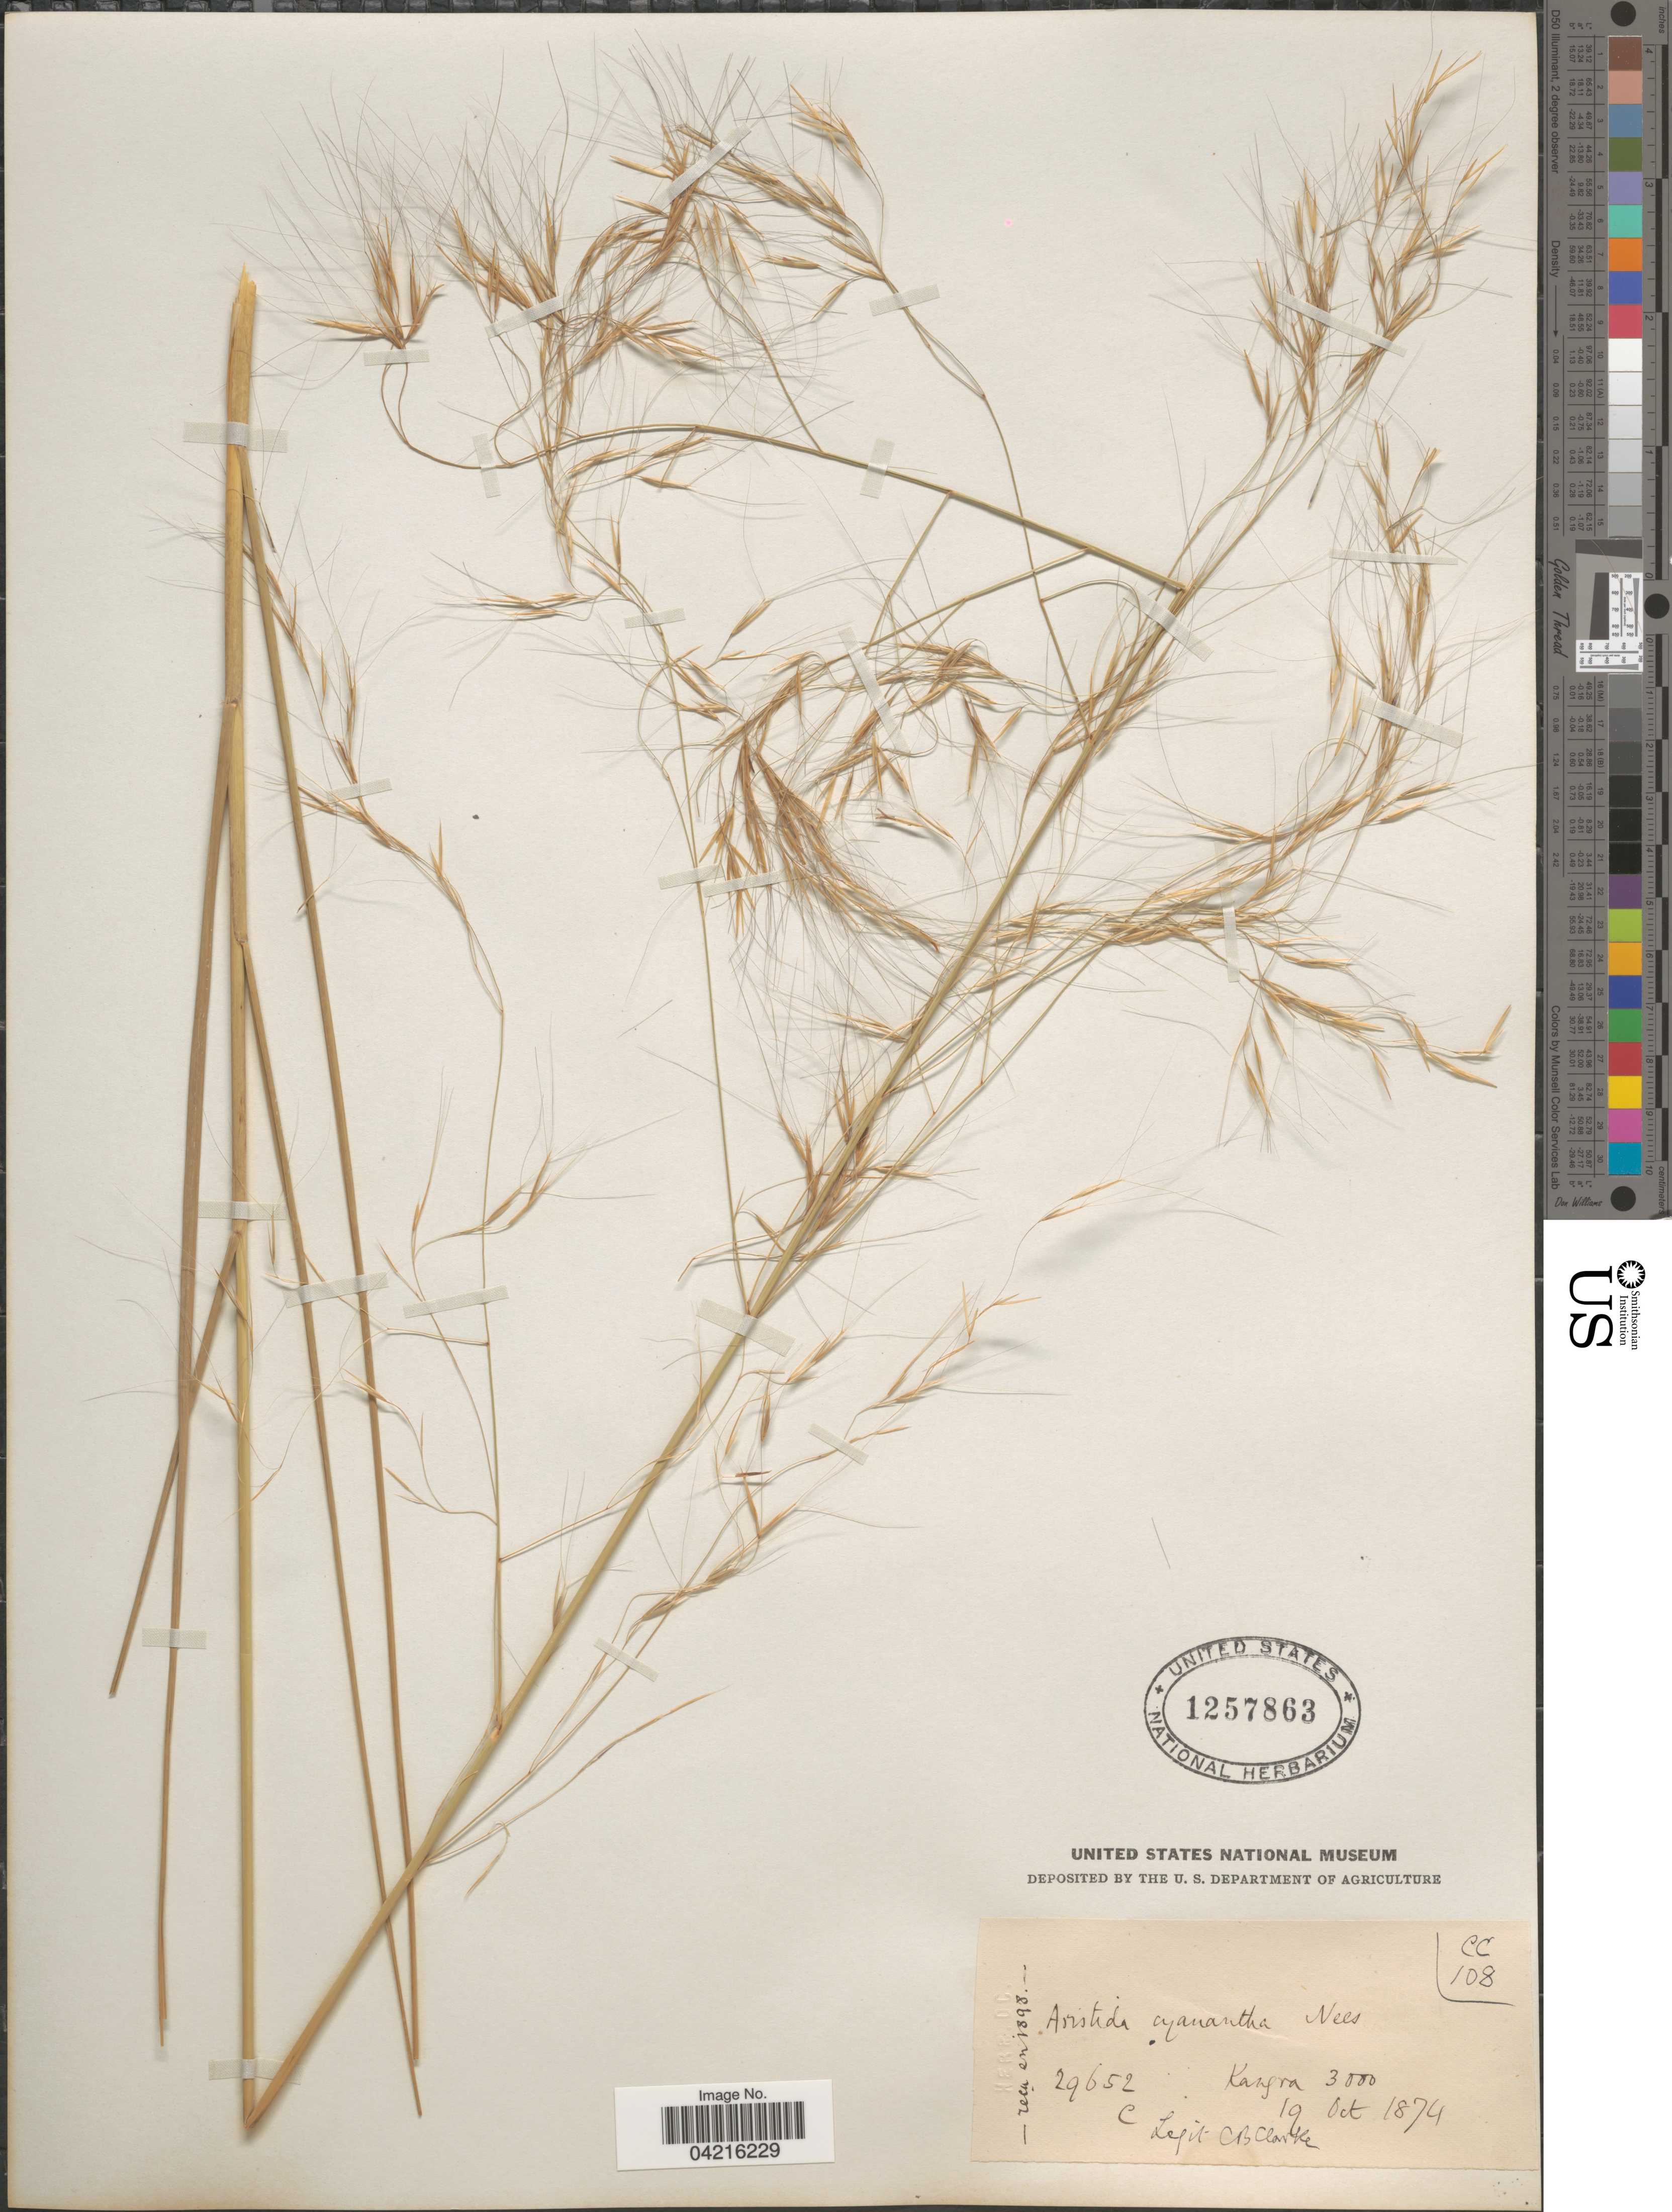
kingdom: Plantae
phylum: Tracheophyta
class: Liliopsida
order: Poales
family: Poaceae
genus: Aristida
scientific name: Aristida adscensionis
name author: L.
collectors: C. B. Clarke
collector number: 29652C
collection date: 1874-10-19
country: India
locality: Kangra.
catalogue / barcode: US 1257863